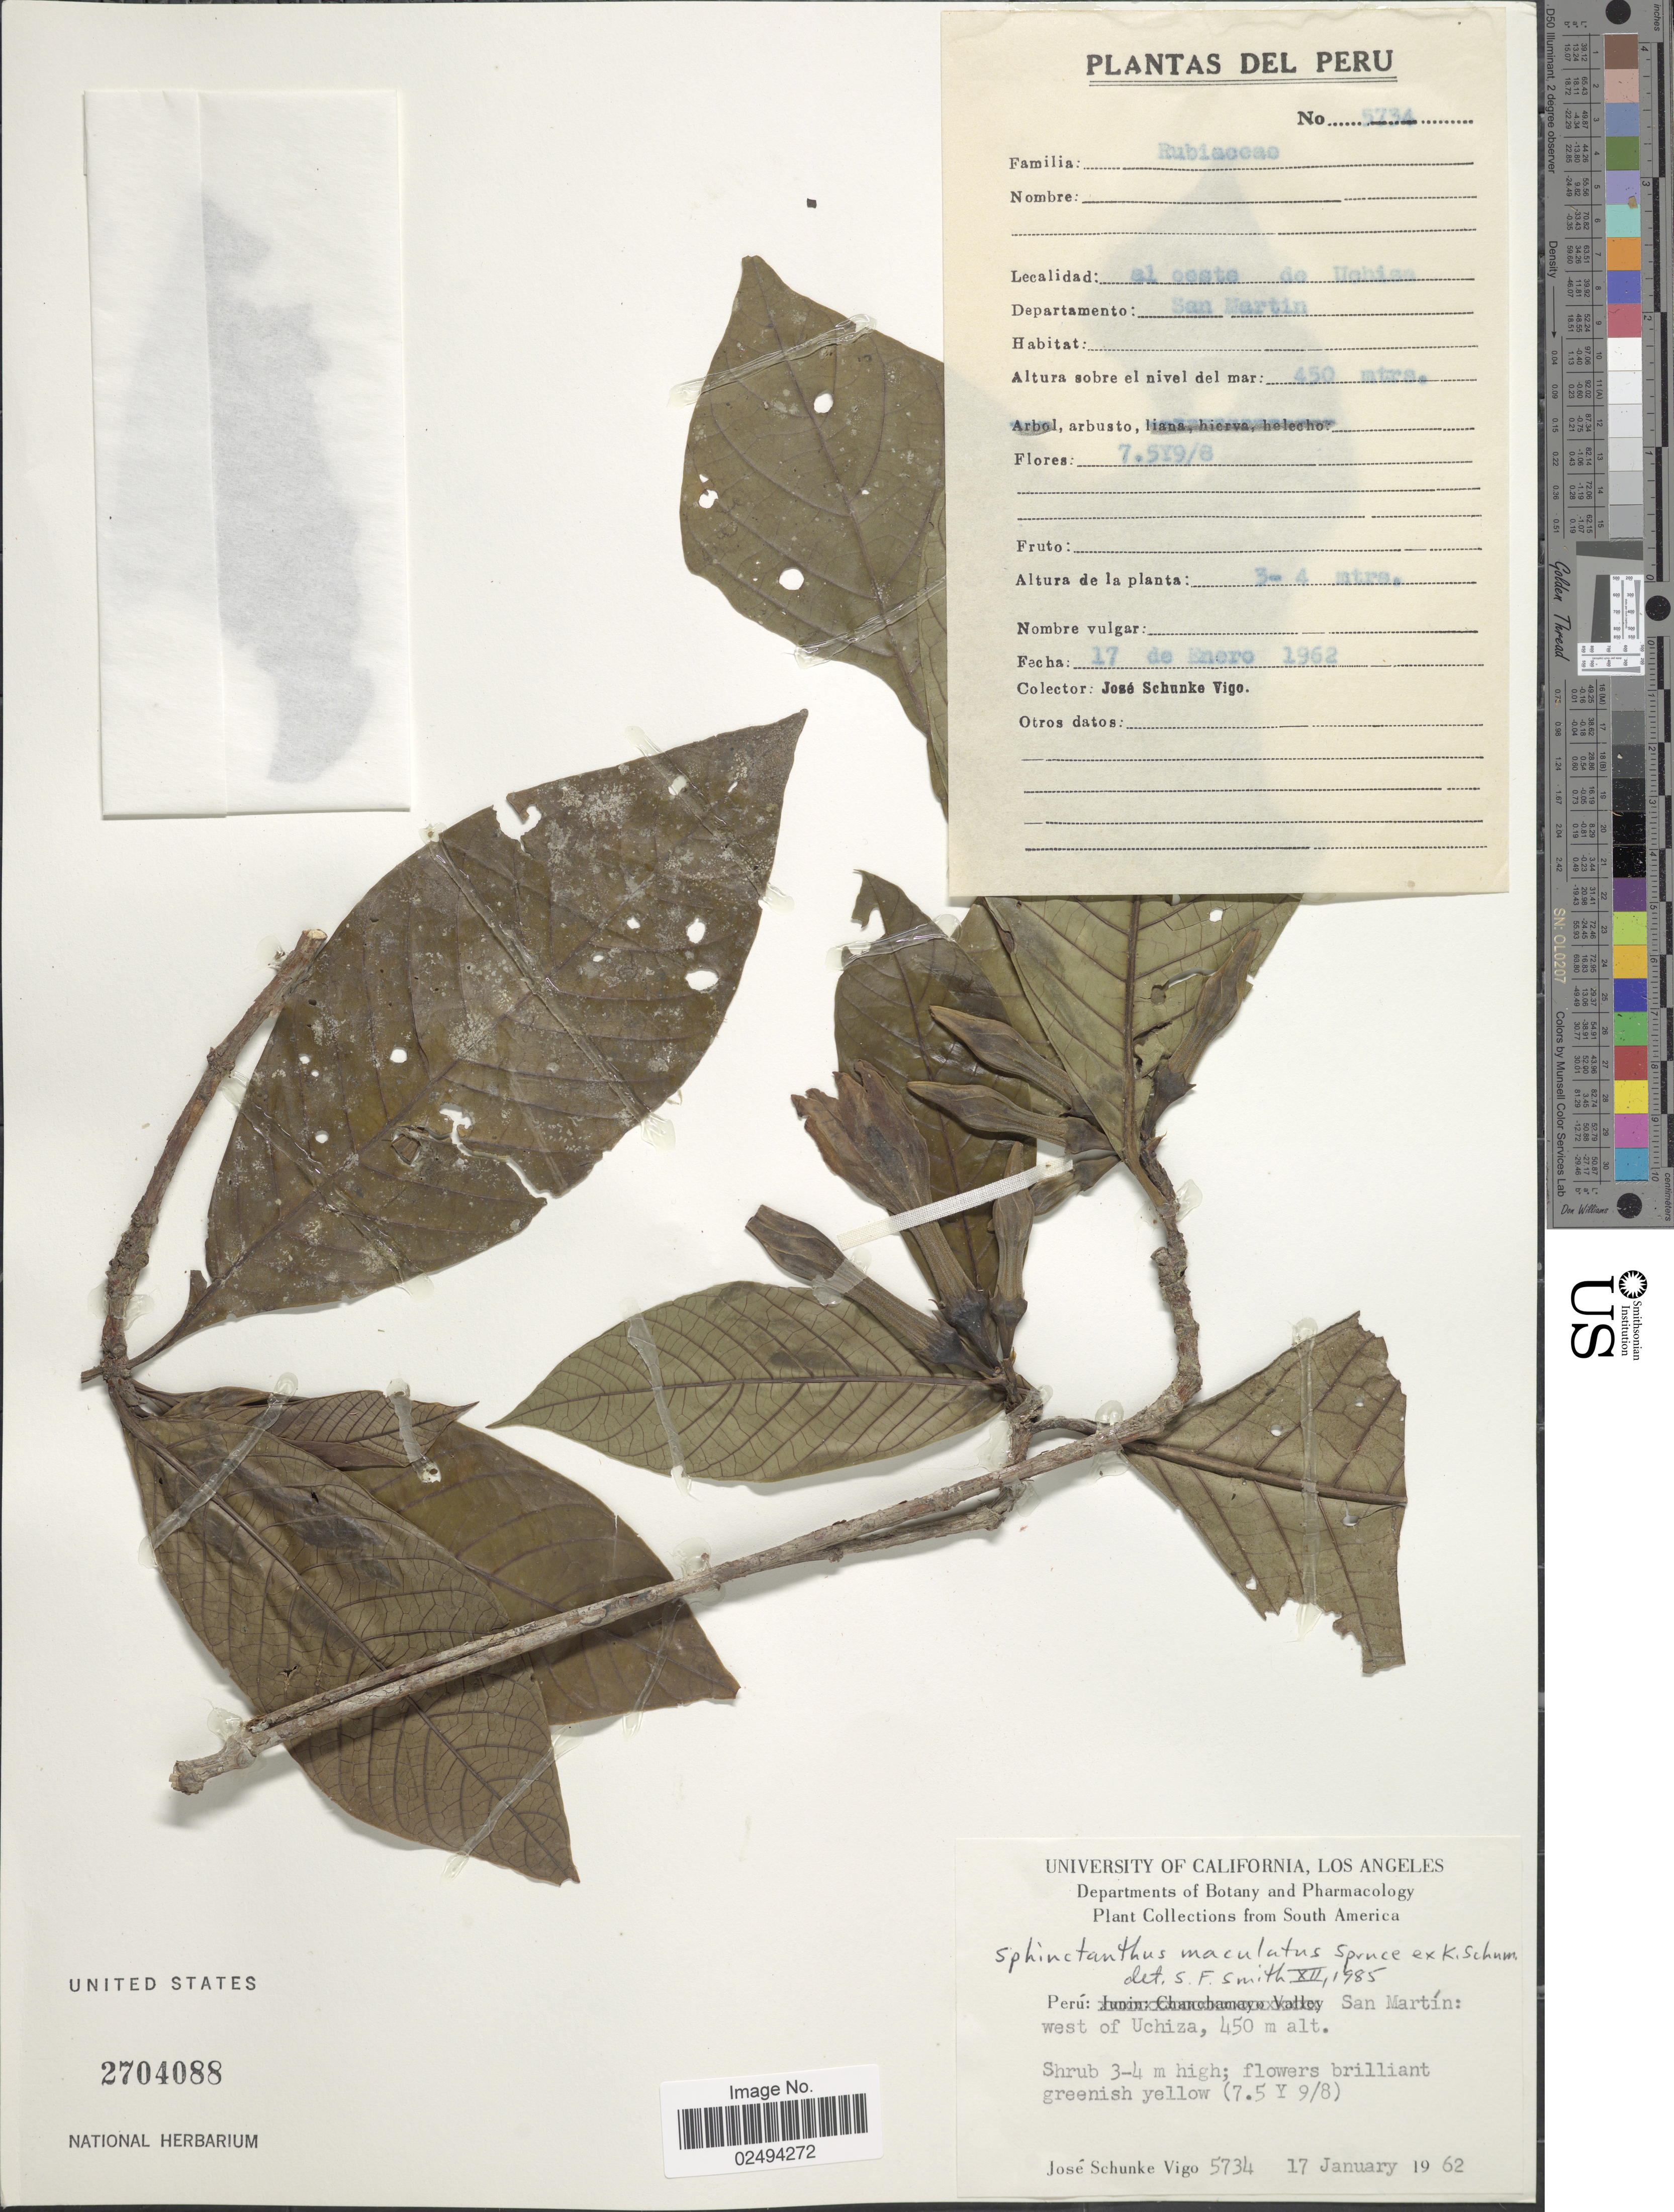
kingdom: Plantae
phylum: Tracheophyta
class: Magnoliopsida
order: Gentianales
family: Rubiaceae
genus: Sphinctanthus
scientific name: Sphinctanthus maculatus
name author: Spruce ex K. Schum.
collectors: J. Schunke Vigo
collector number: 5734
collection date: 1962-01-17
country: Peru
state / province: San Martín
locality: West of Uchiza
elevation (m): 450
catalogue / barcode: US 2704088